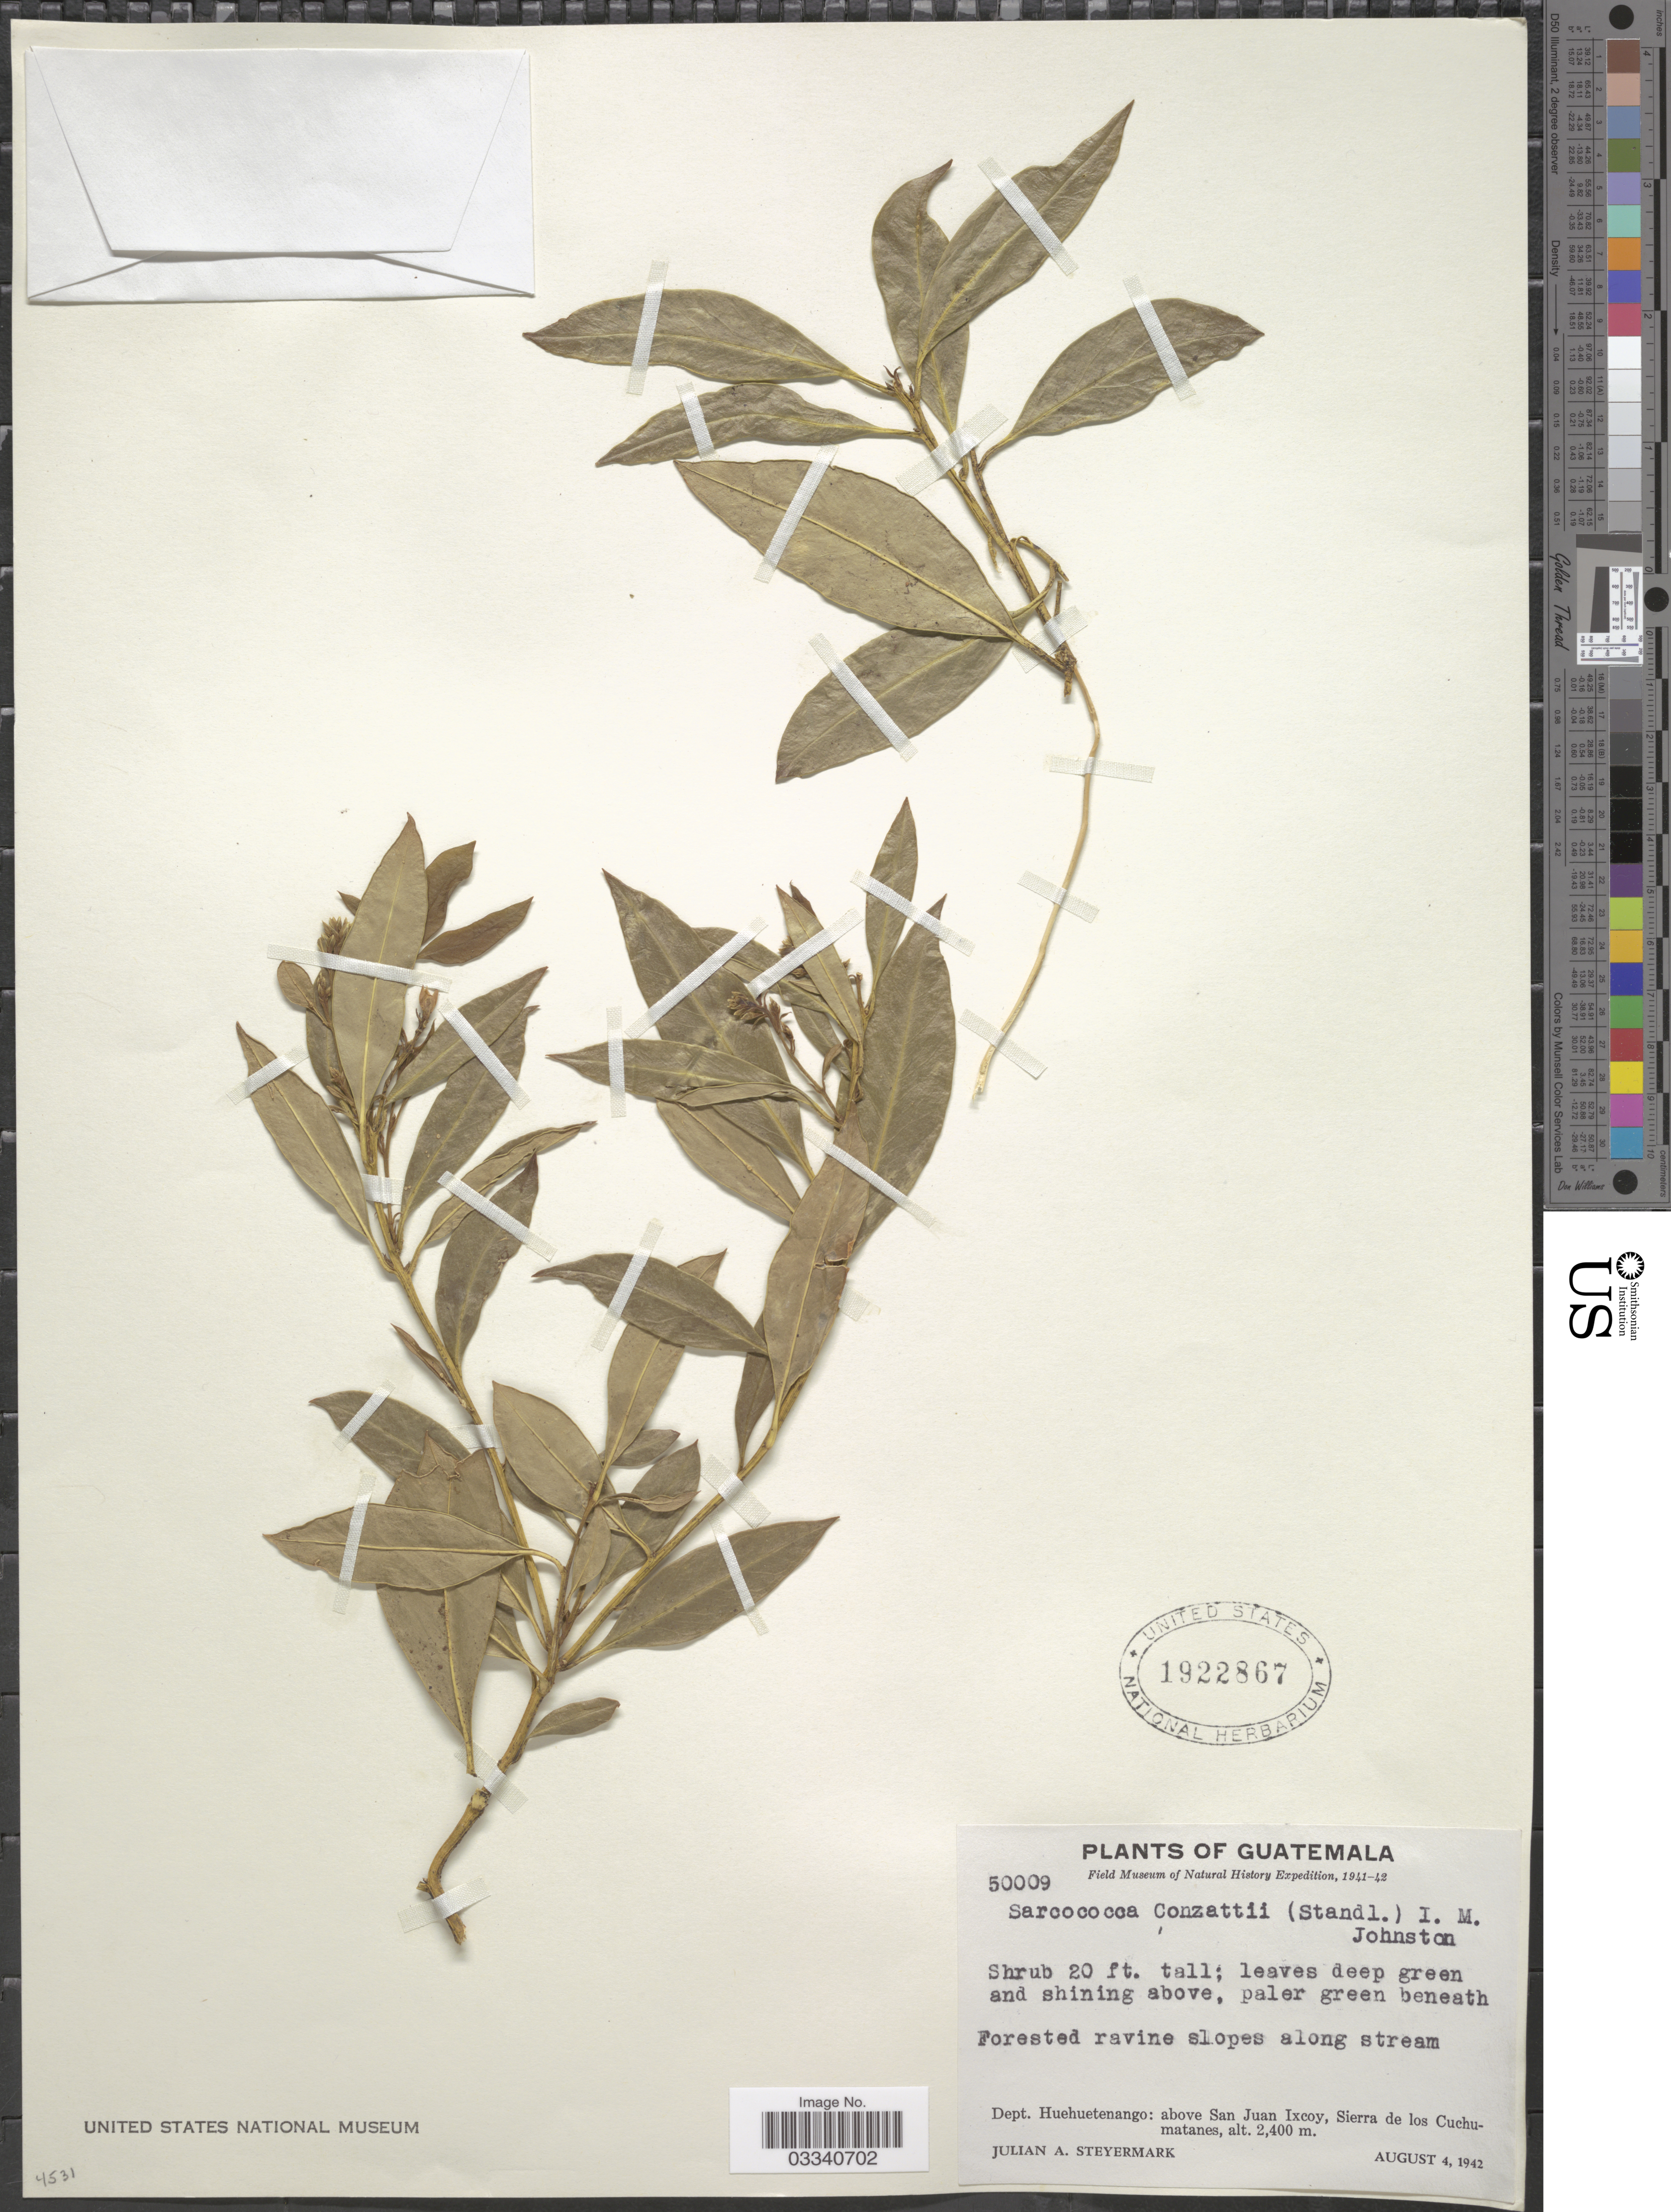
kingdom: Plantae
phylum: Tracheophyta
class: Magnoliopsida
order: Buxales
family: Buxaceae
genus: Sarcococca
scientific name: Sarcococca conzattii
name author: (Standl.) I.M. Johnst.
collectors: J. Steyermark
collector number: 50009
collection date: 1942-08-04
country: Guatemala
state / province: Huehuetenango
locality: Dept. Huehuetenango: above San Juan Ixcoy, Sierra de los Cuchumatanes.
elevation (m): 2400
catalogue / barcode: US 1922867